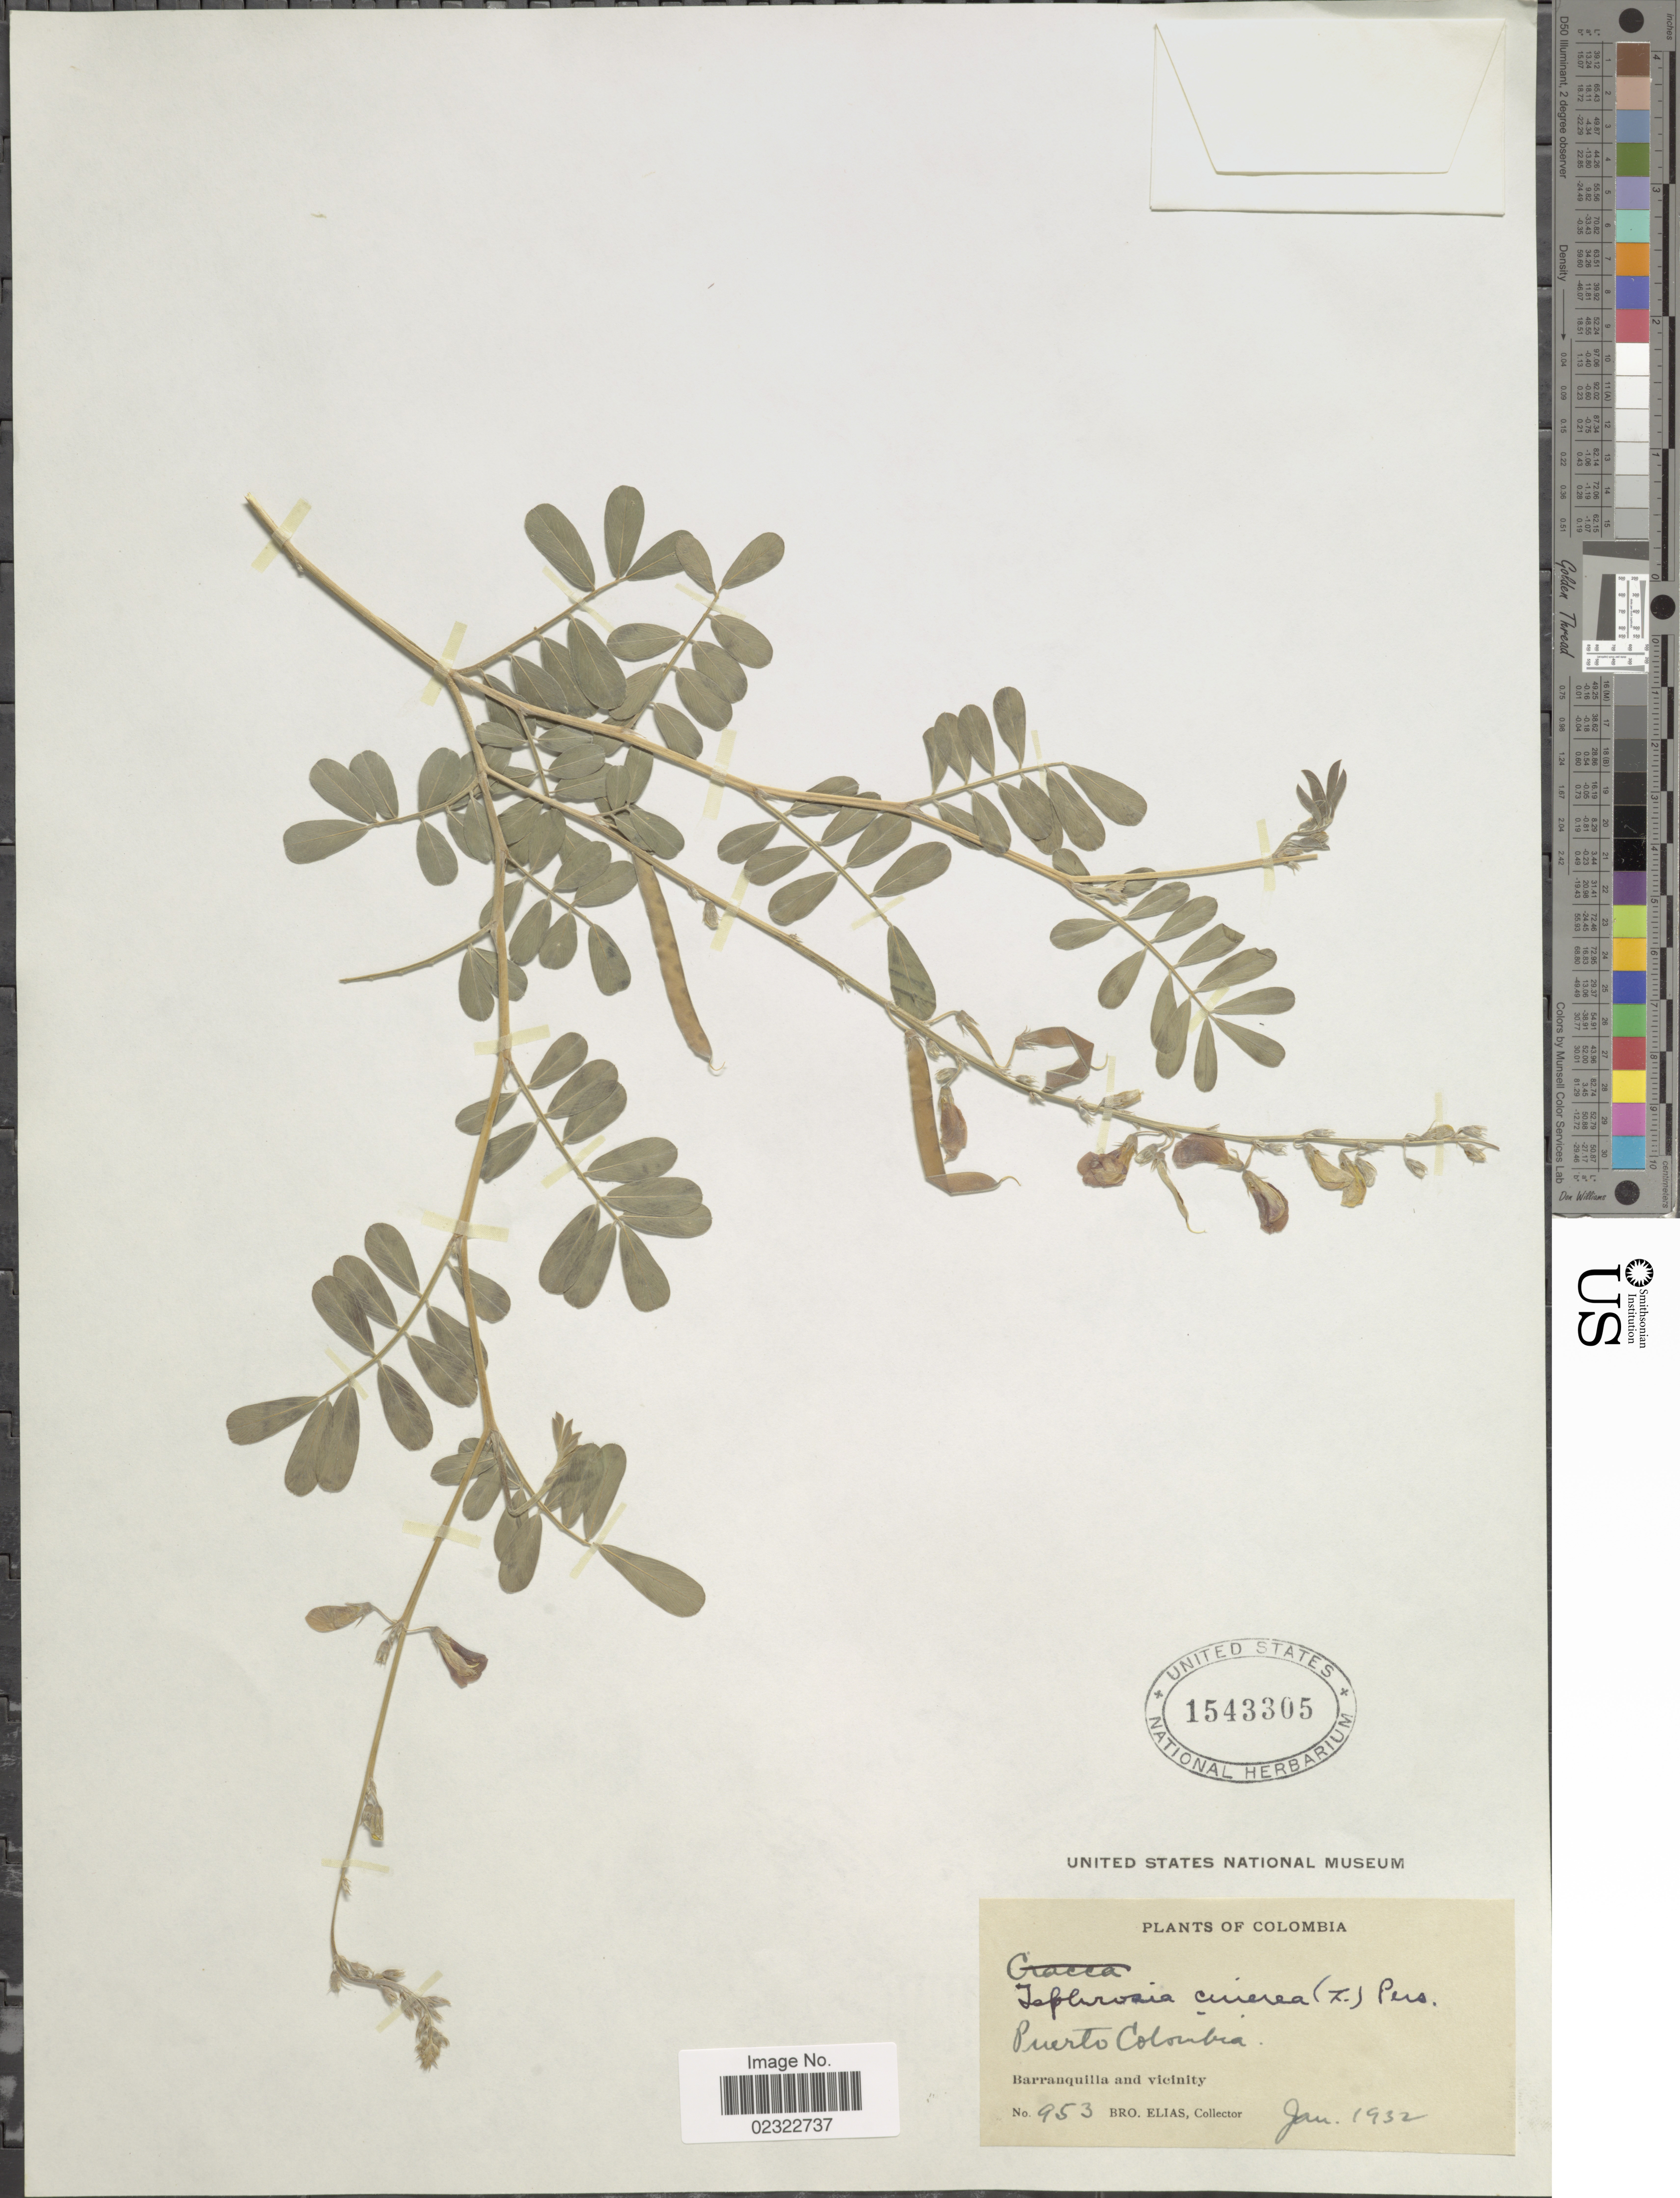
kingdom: Plantae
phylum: Tracheophyta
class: Magnoliopsida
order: Fabales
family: Fabaceae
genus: Tephrosia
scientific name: Tephrosia cinerea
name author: (L.) Pers.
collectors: Bro. Elias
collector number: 953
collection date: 1932-01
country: Colombia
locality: Puerto colombia. Barranquilla and vicinity.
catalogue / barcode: US 1543305